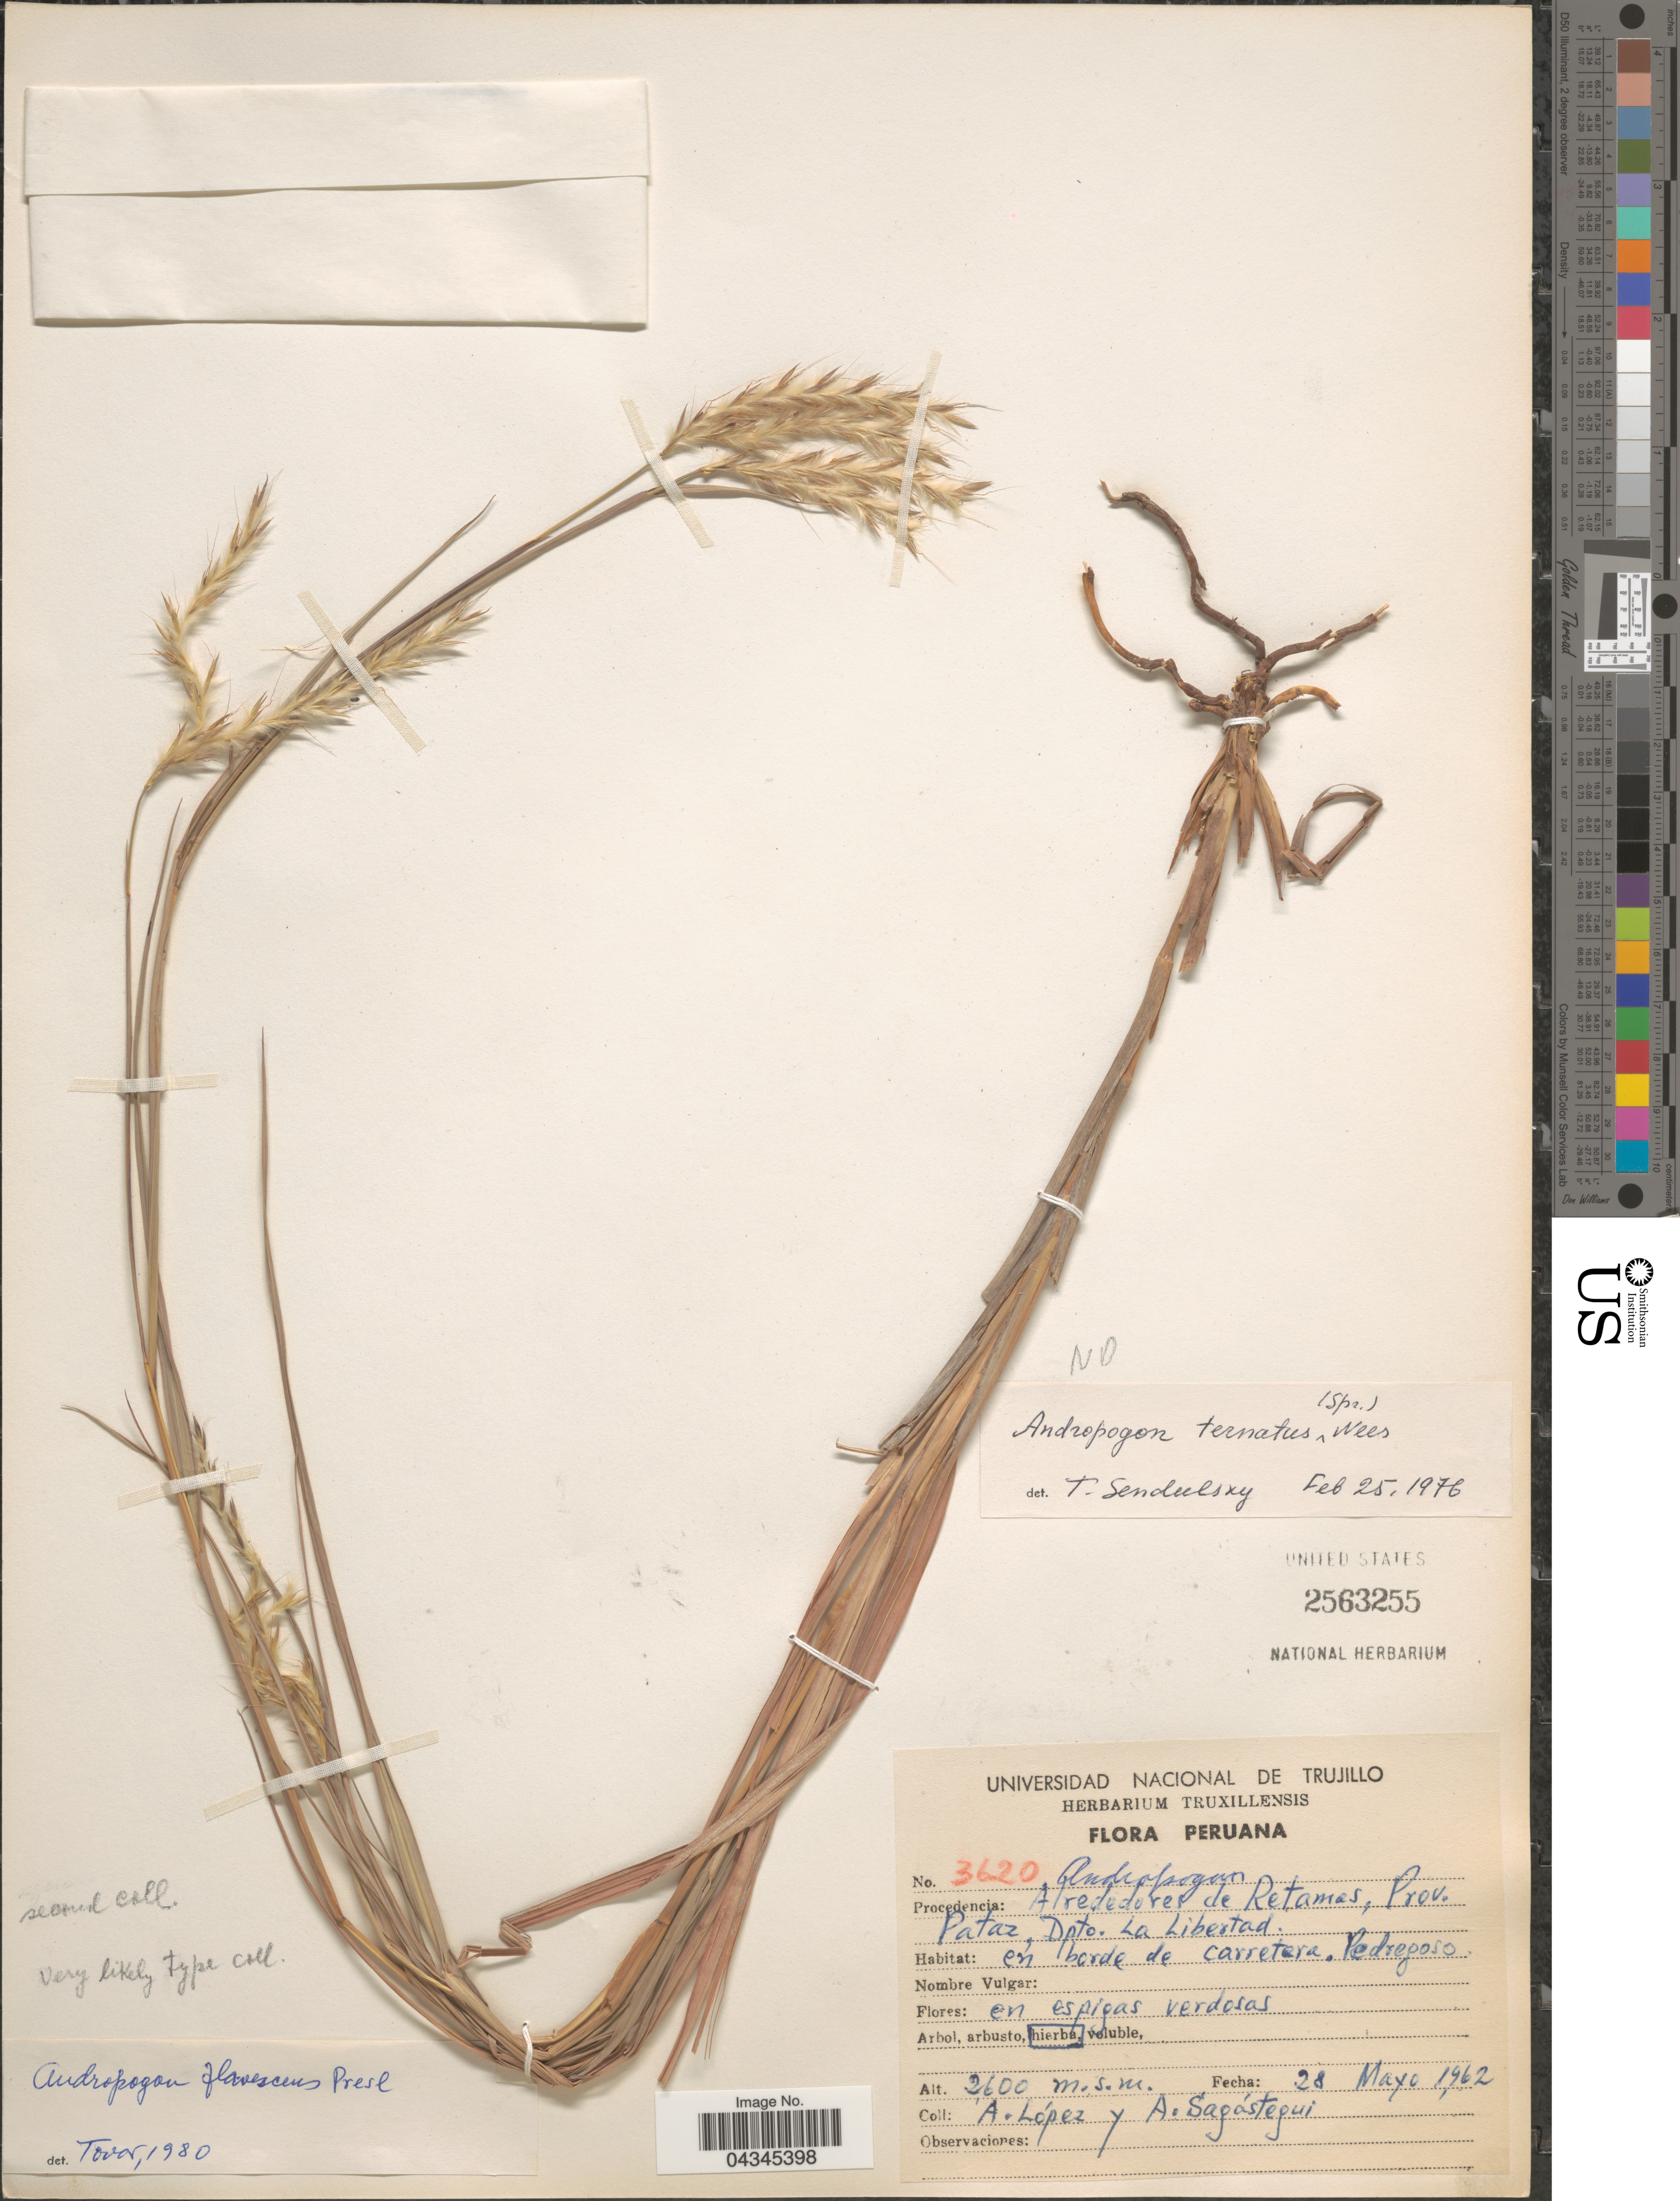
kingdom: Plantae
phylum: Tracheophyta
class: Liliopsida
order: Poales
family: Poaceae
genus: Andropogon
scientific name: Andropogon flavescens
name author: C. Presl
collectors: A. López & A. Sagastegui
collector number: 3620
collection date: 1962-05-28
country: Peru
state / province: La Libertad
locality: Alrededores de Retamos, Prov. Pataz, Dpto. La Libertad.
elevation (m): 2600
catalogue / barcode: US 2563255